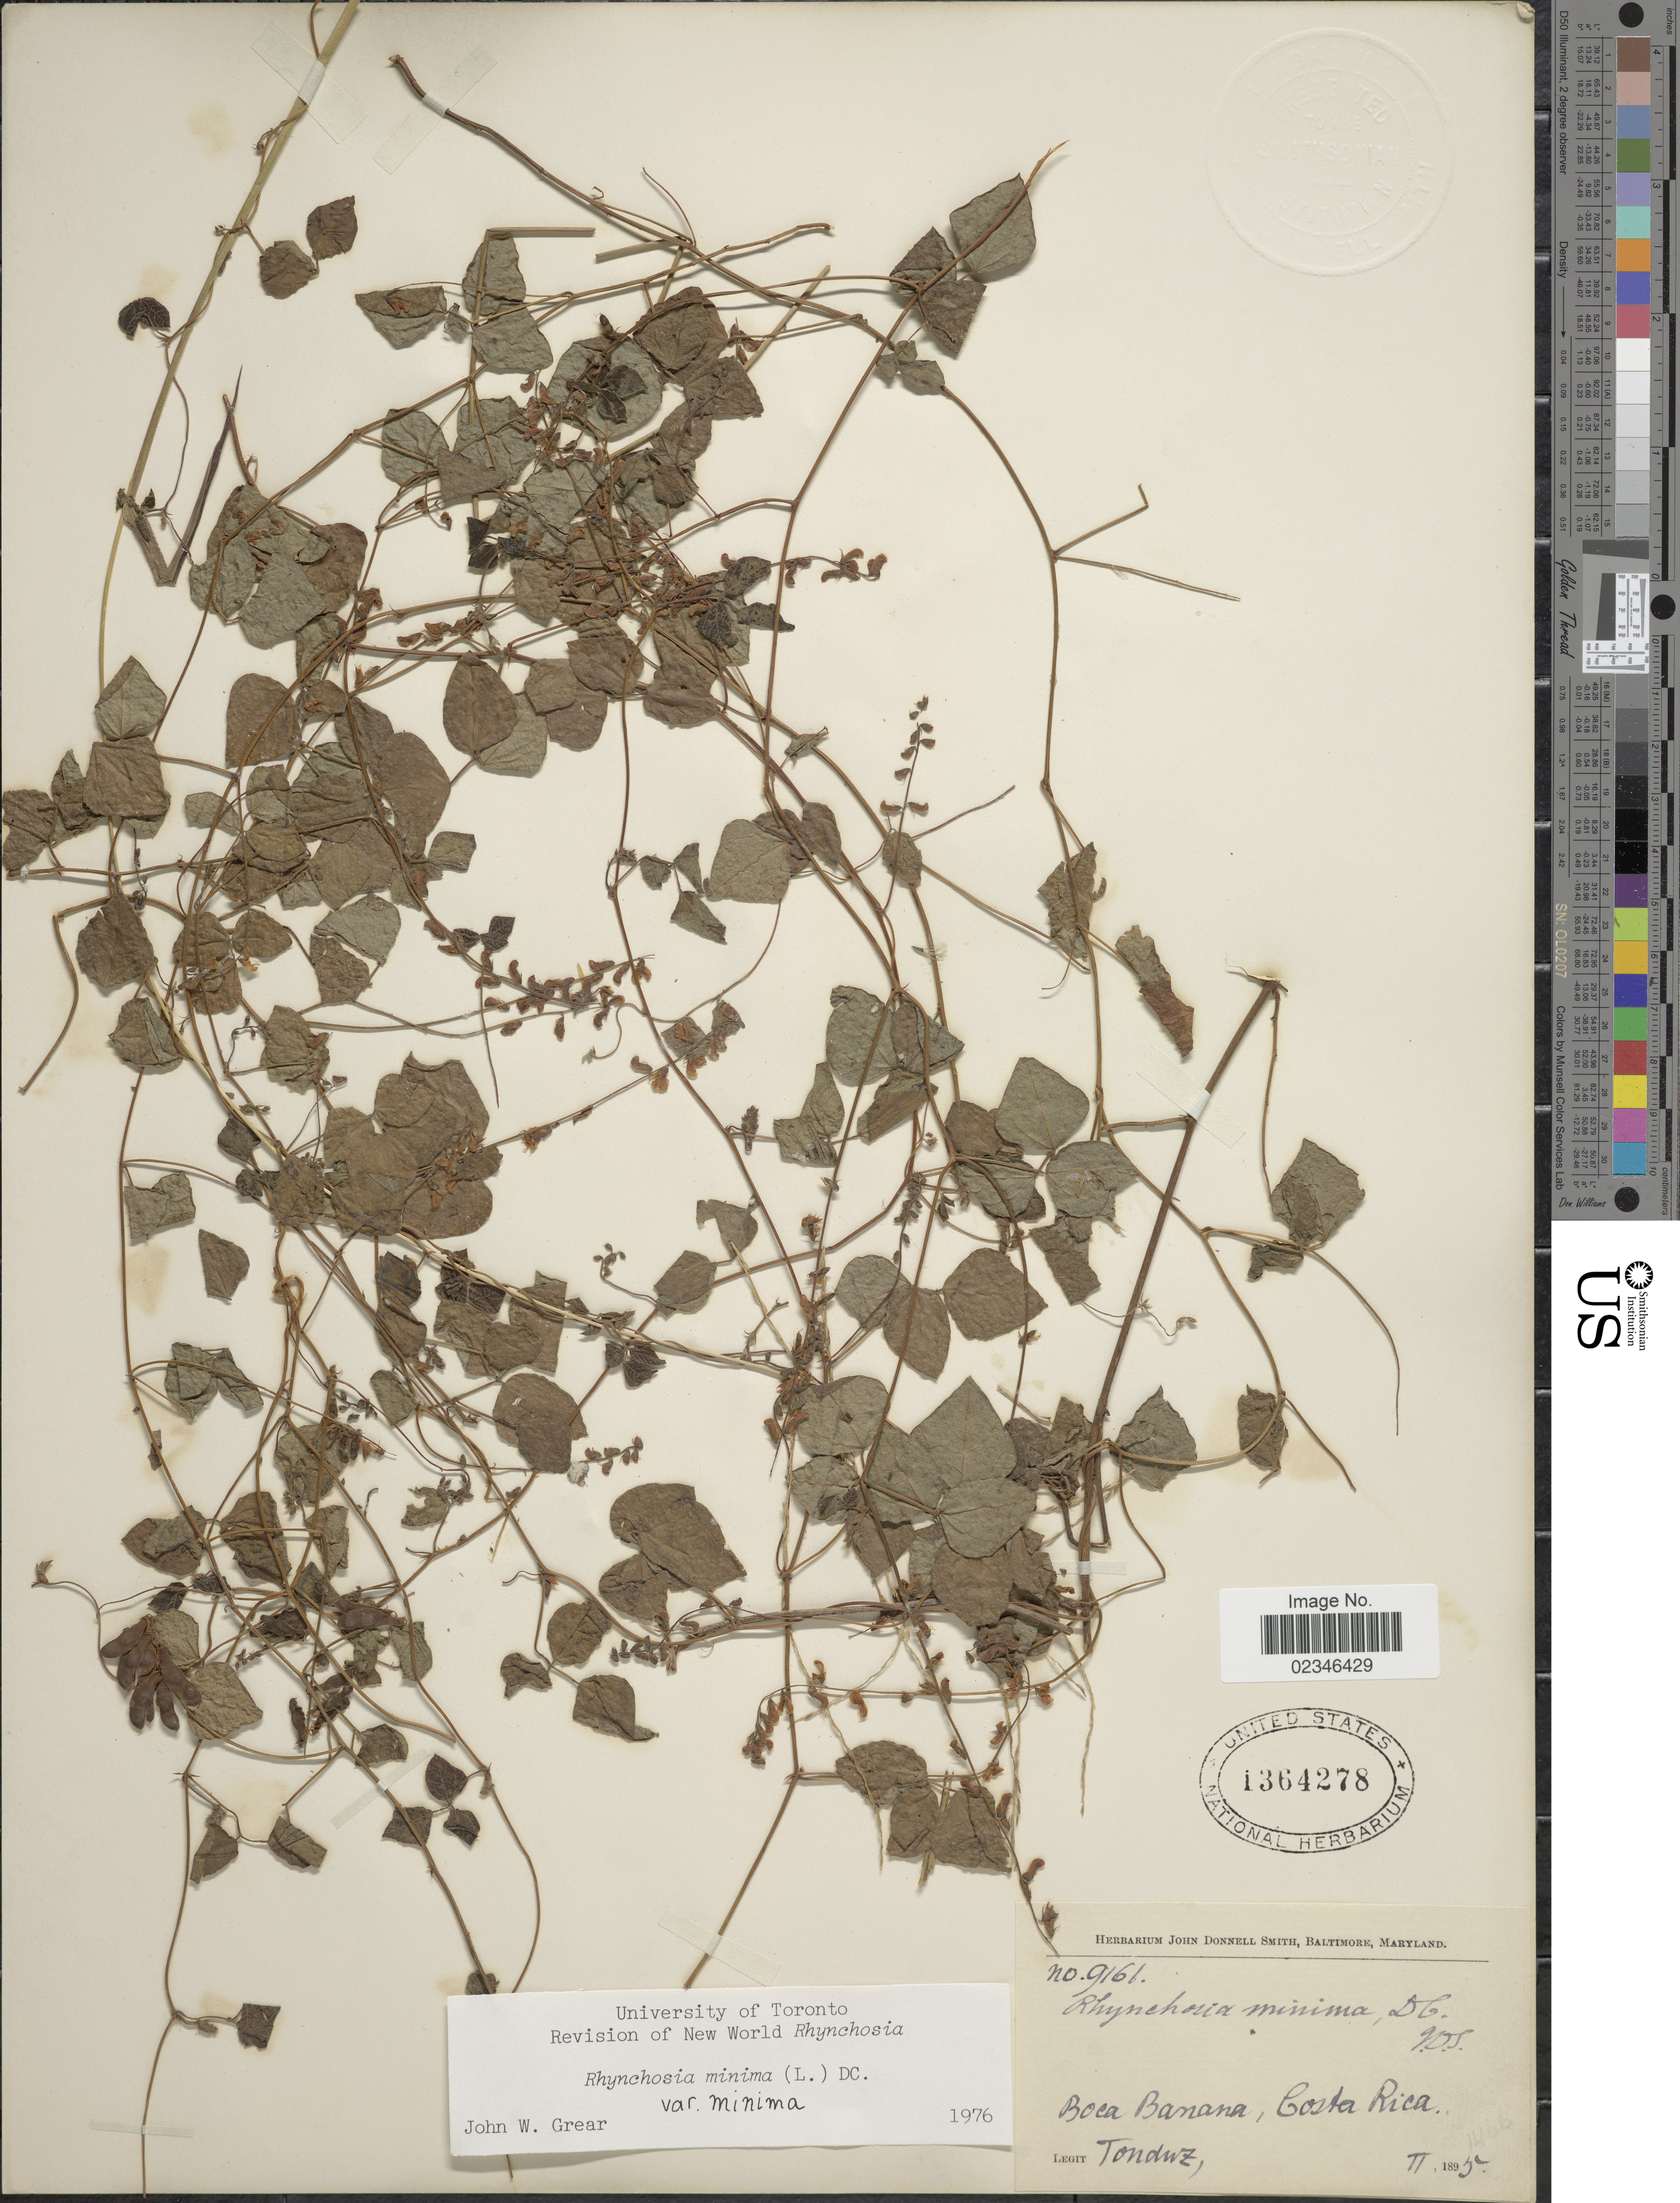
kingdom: Plantae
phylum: Tracheophyta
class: Magnoliopsida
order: Fabales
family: Fabaceae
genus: Rhynchosia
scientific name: Rhynchosia minima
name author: (L.) DC.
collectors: A. Tonduz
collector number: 9161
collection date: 1895-02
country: Costa Rica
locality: Boca Banana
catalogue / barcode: US 1364278